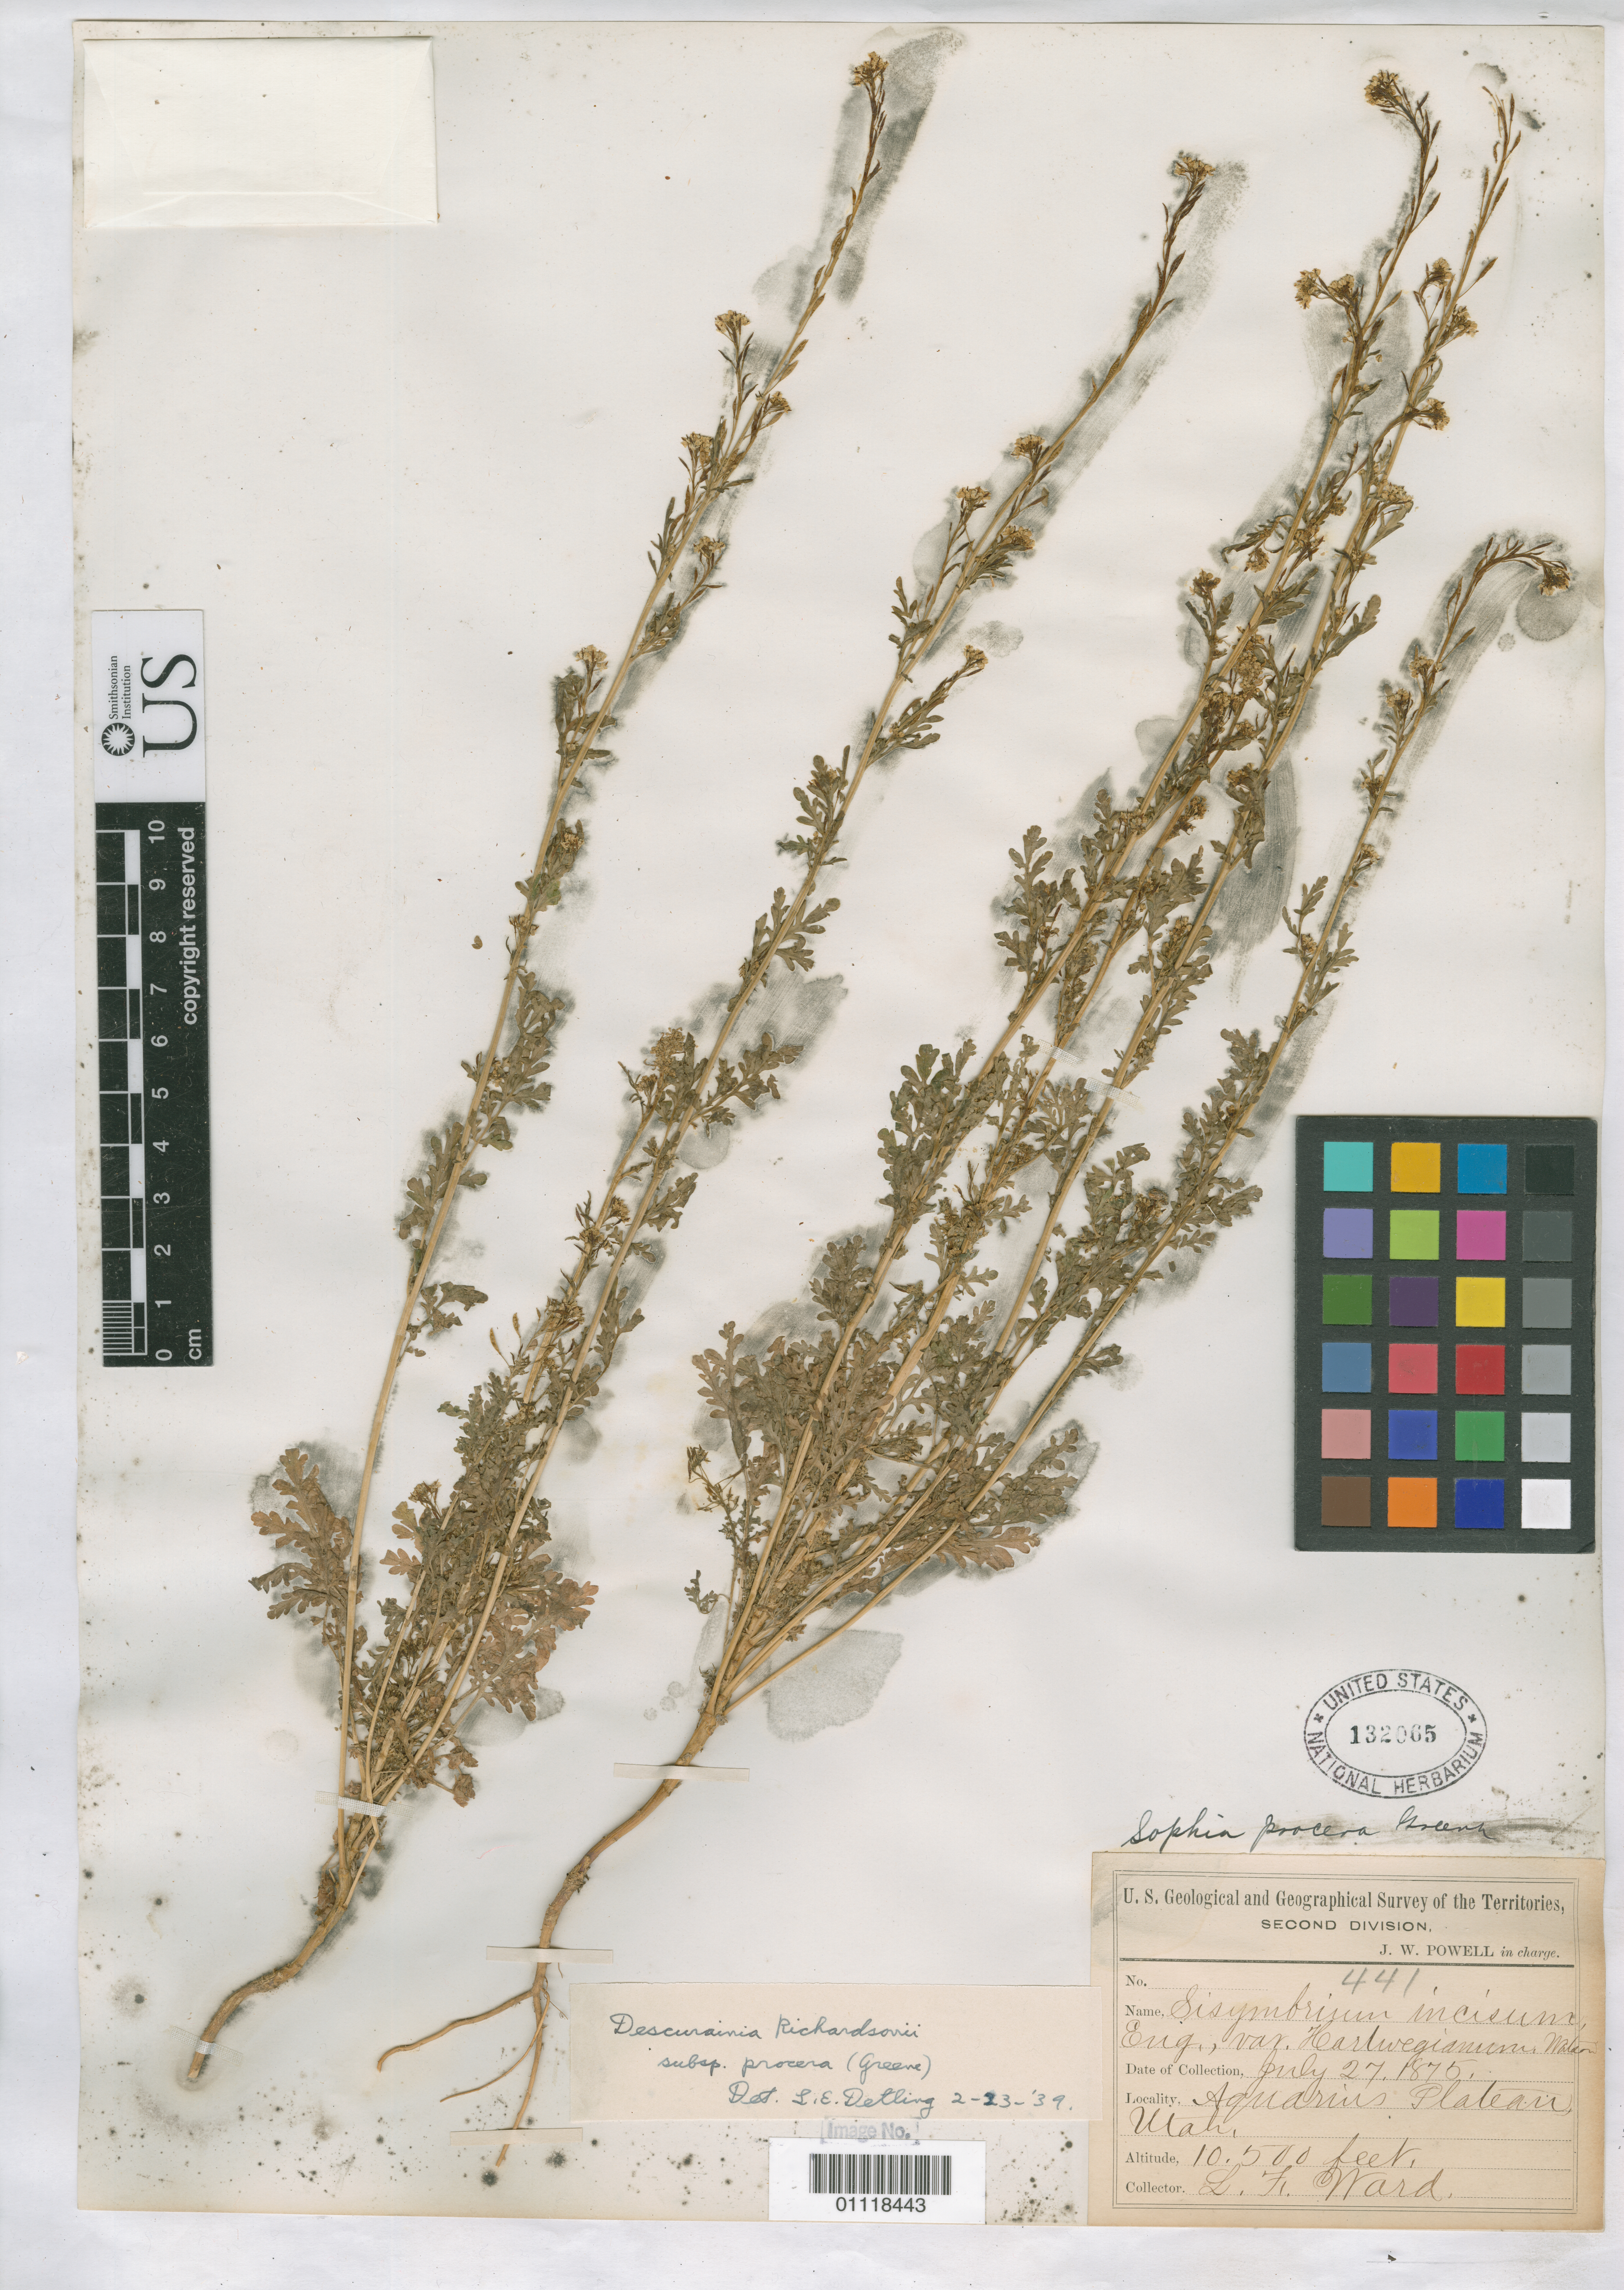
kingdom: Plantae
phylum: Tracheophyta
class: Magnoliopsida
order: Brassicales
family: Brassicaceae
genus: Descurainia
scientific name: Descurainia pinnata subsp. paradisa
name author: (A. Nelson & P.B. Kenn.) Detling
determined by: Detling, L. E.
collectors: S. Watson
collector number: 98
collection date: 1868-05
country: United States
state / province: Nevada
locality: Humboldt Valley.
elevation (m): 1372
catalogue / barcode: US 5382